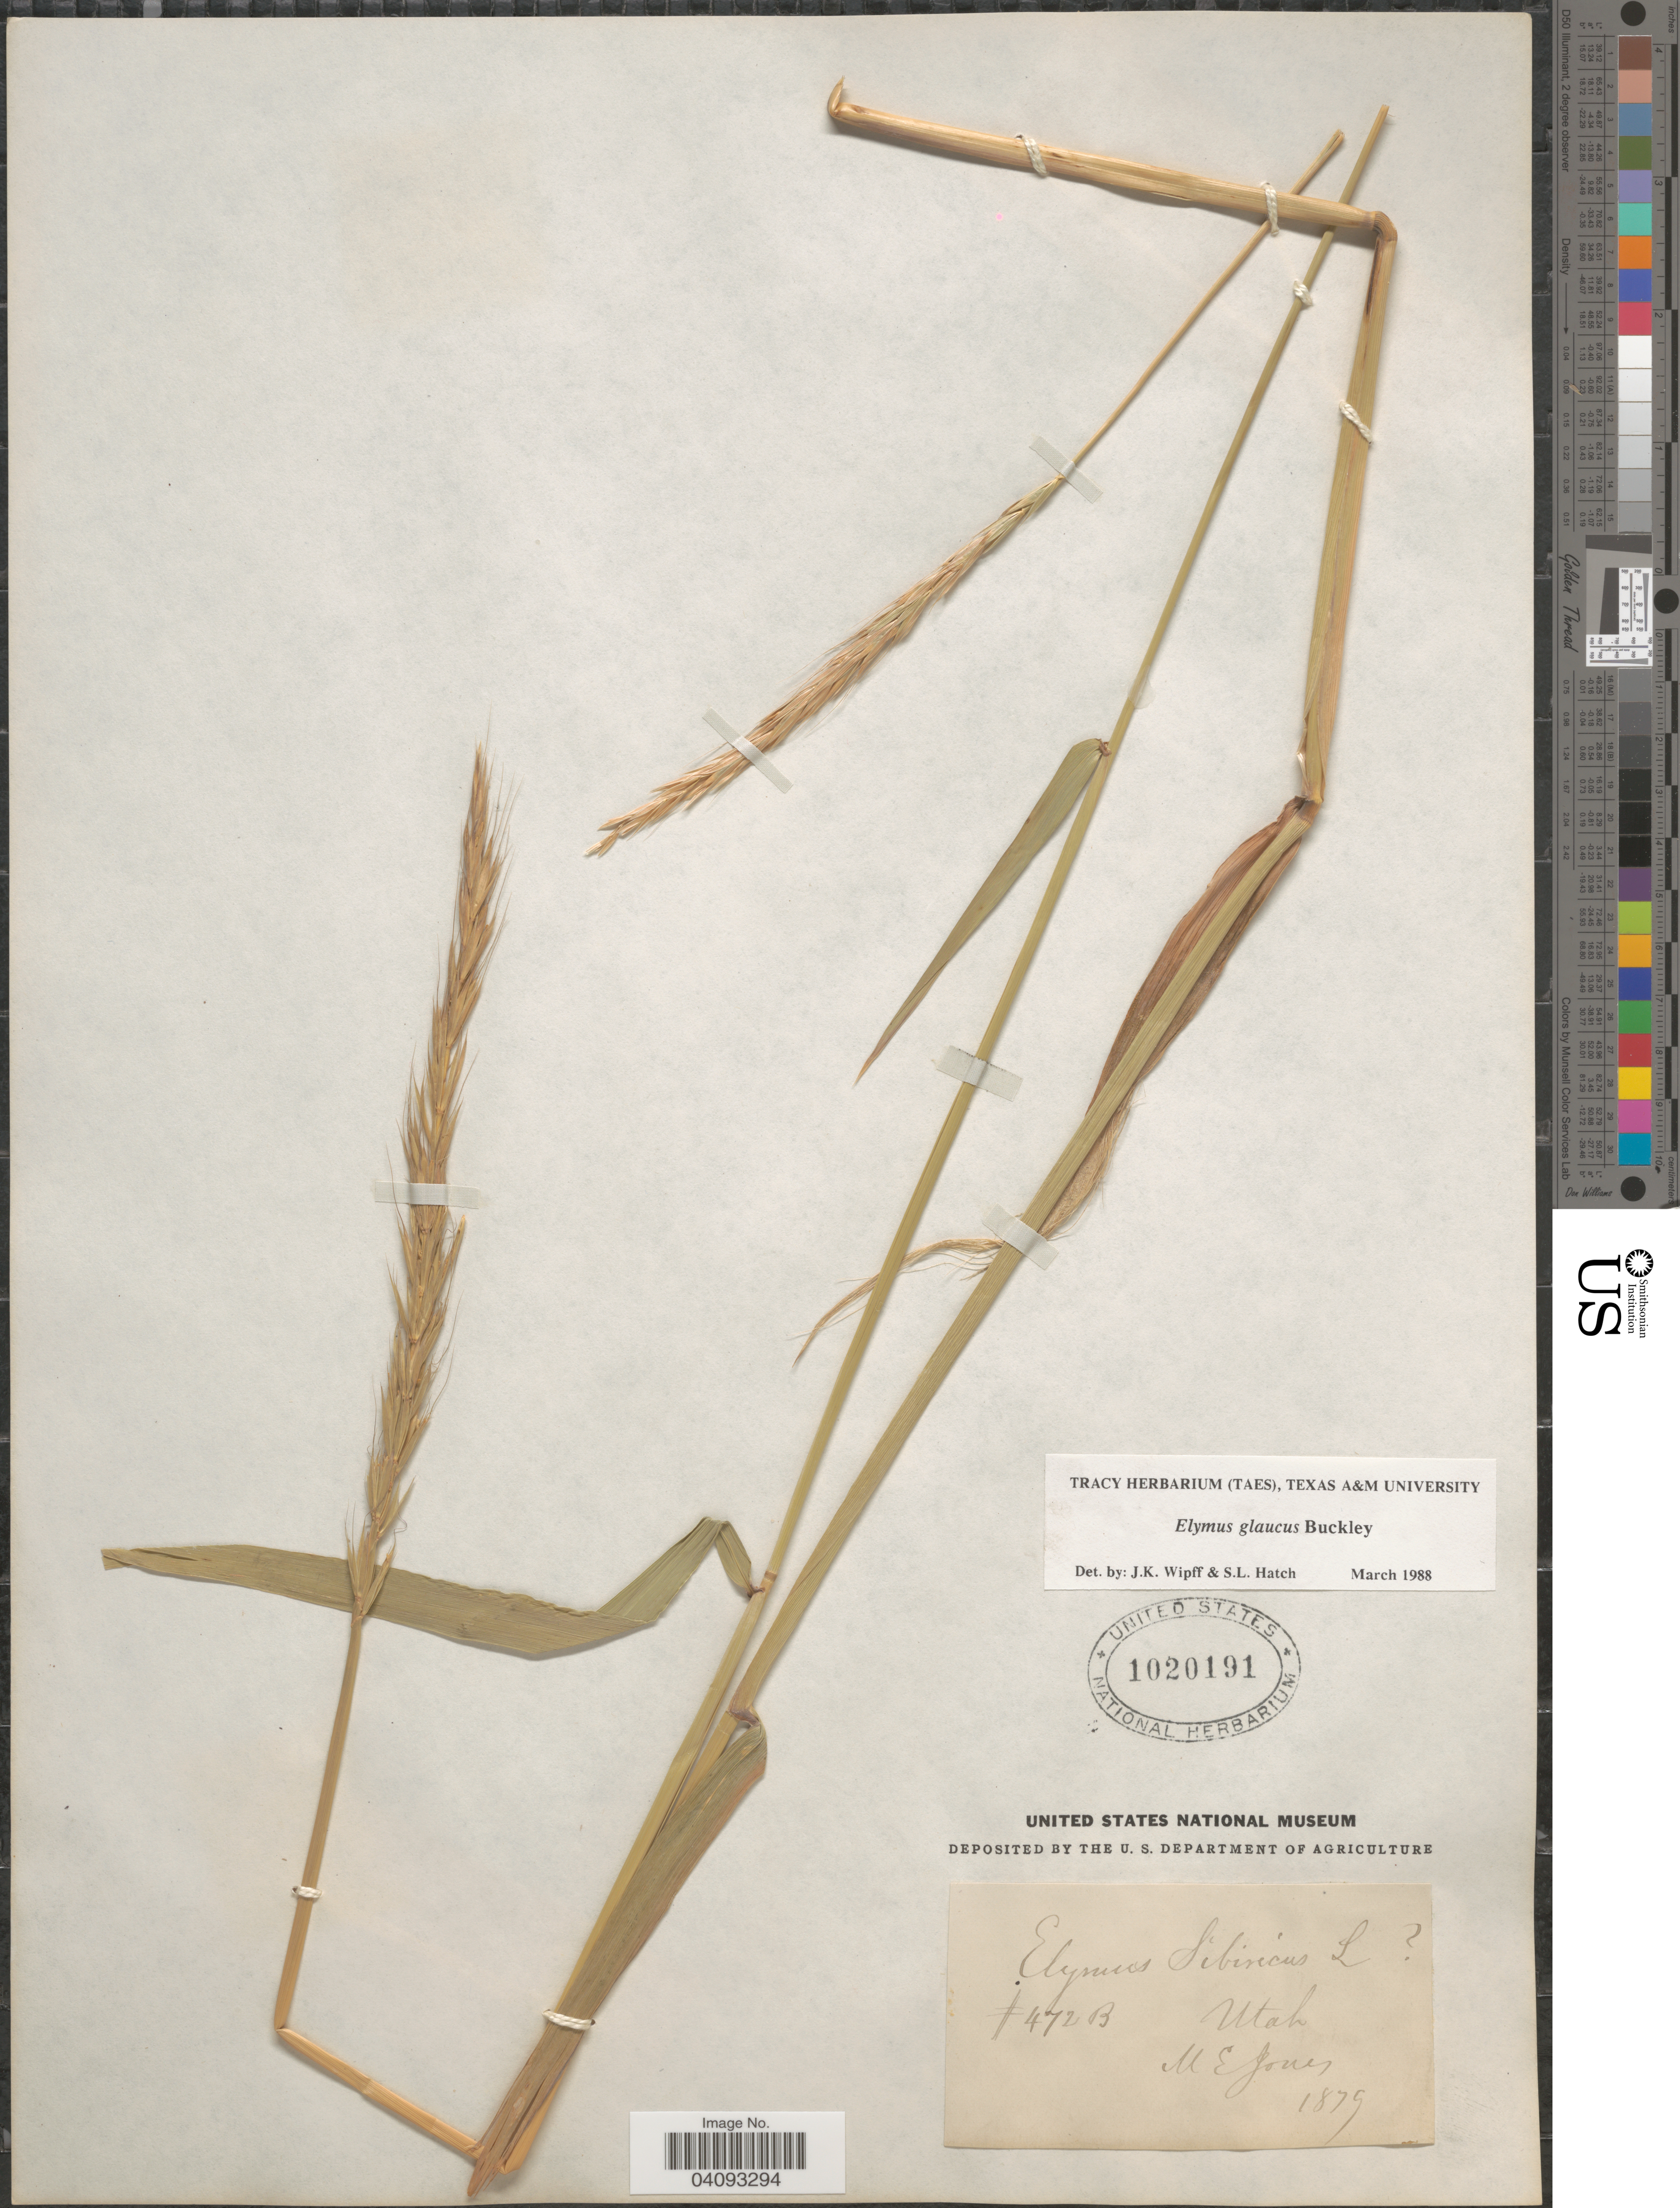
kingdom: Plantae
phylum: Tracheophyta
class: Liliopsida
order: Poales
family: Poaceae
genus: Elymus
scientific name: Elymus glaucus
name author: Buckley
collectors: M. E. Jones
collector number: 472B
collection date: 1879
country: United States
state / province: Utah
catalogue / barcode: US 1020191